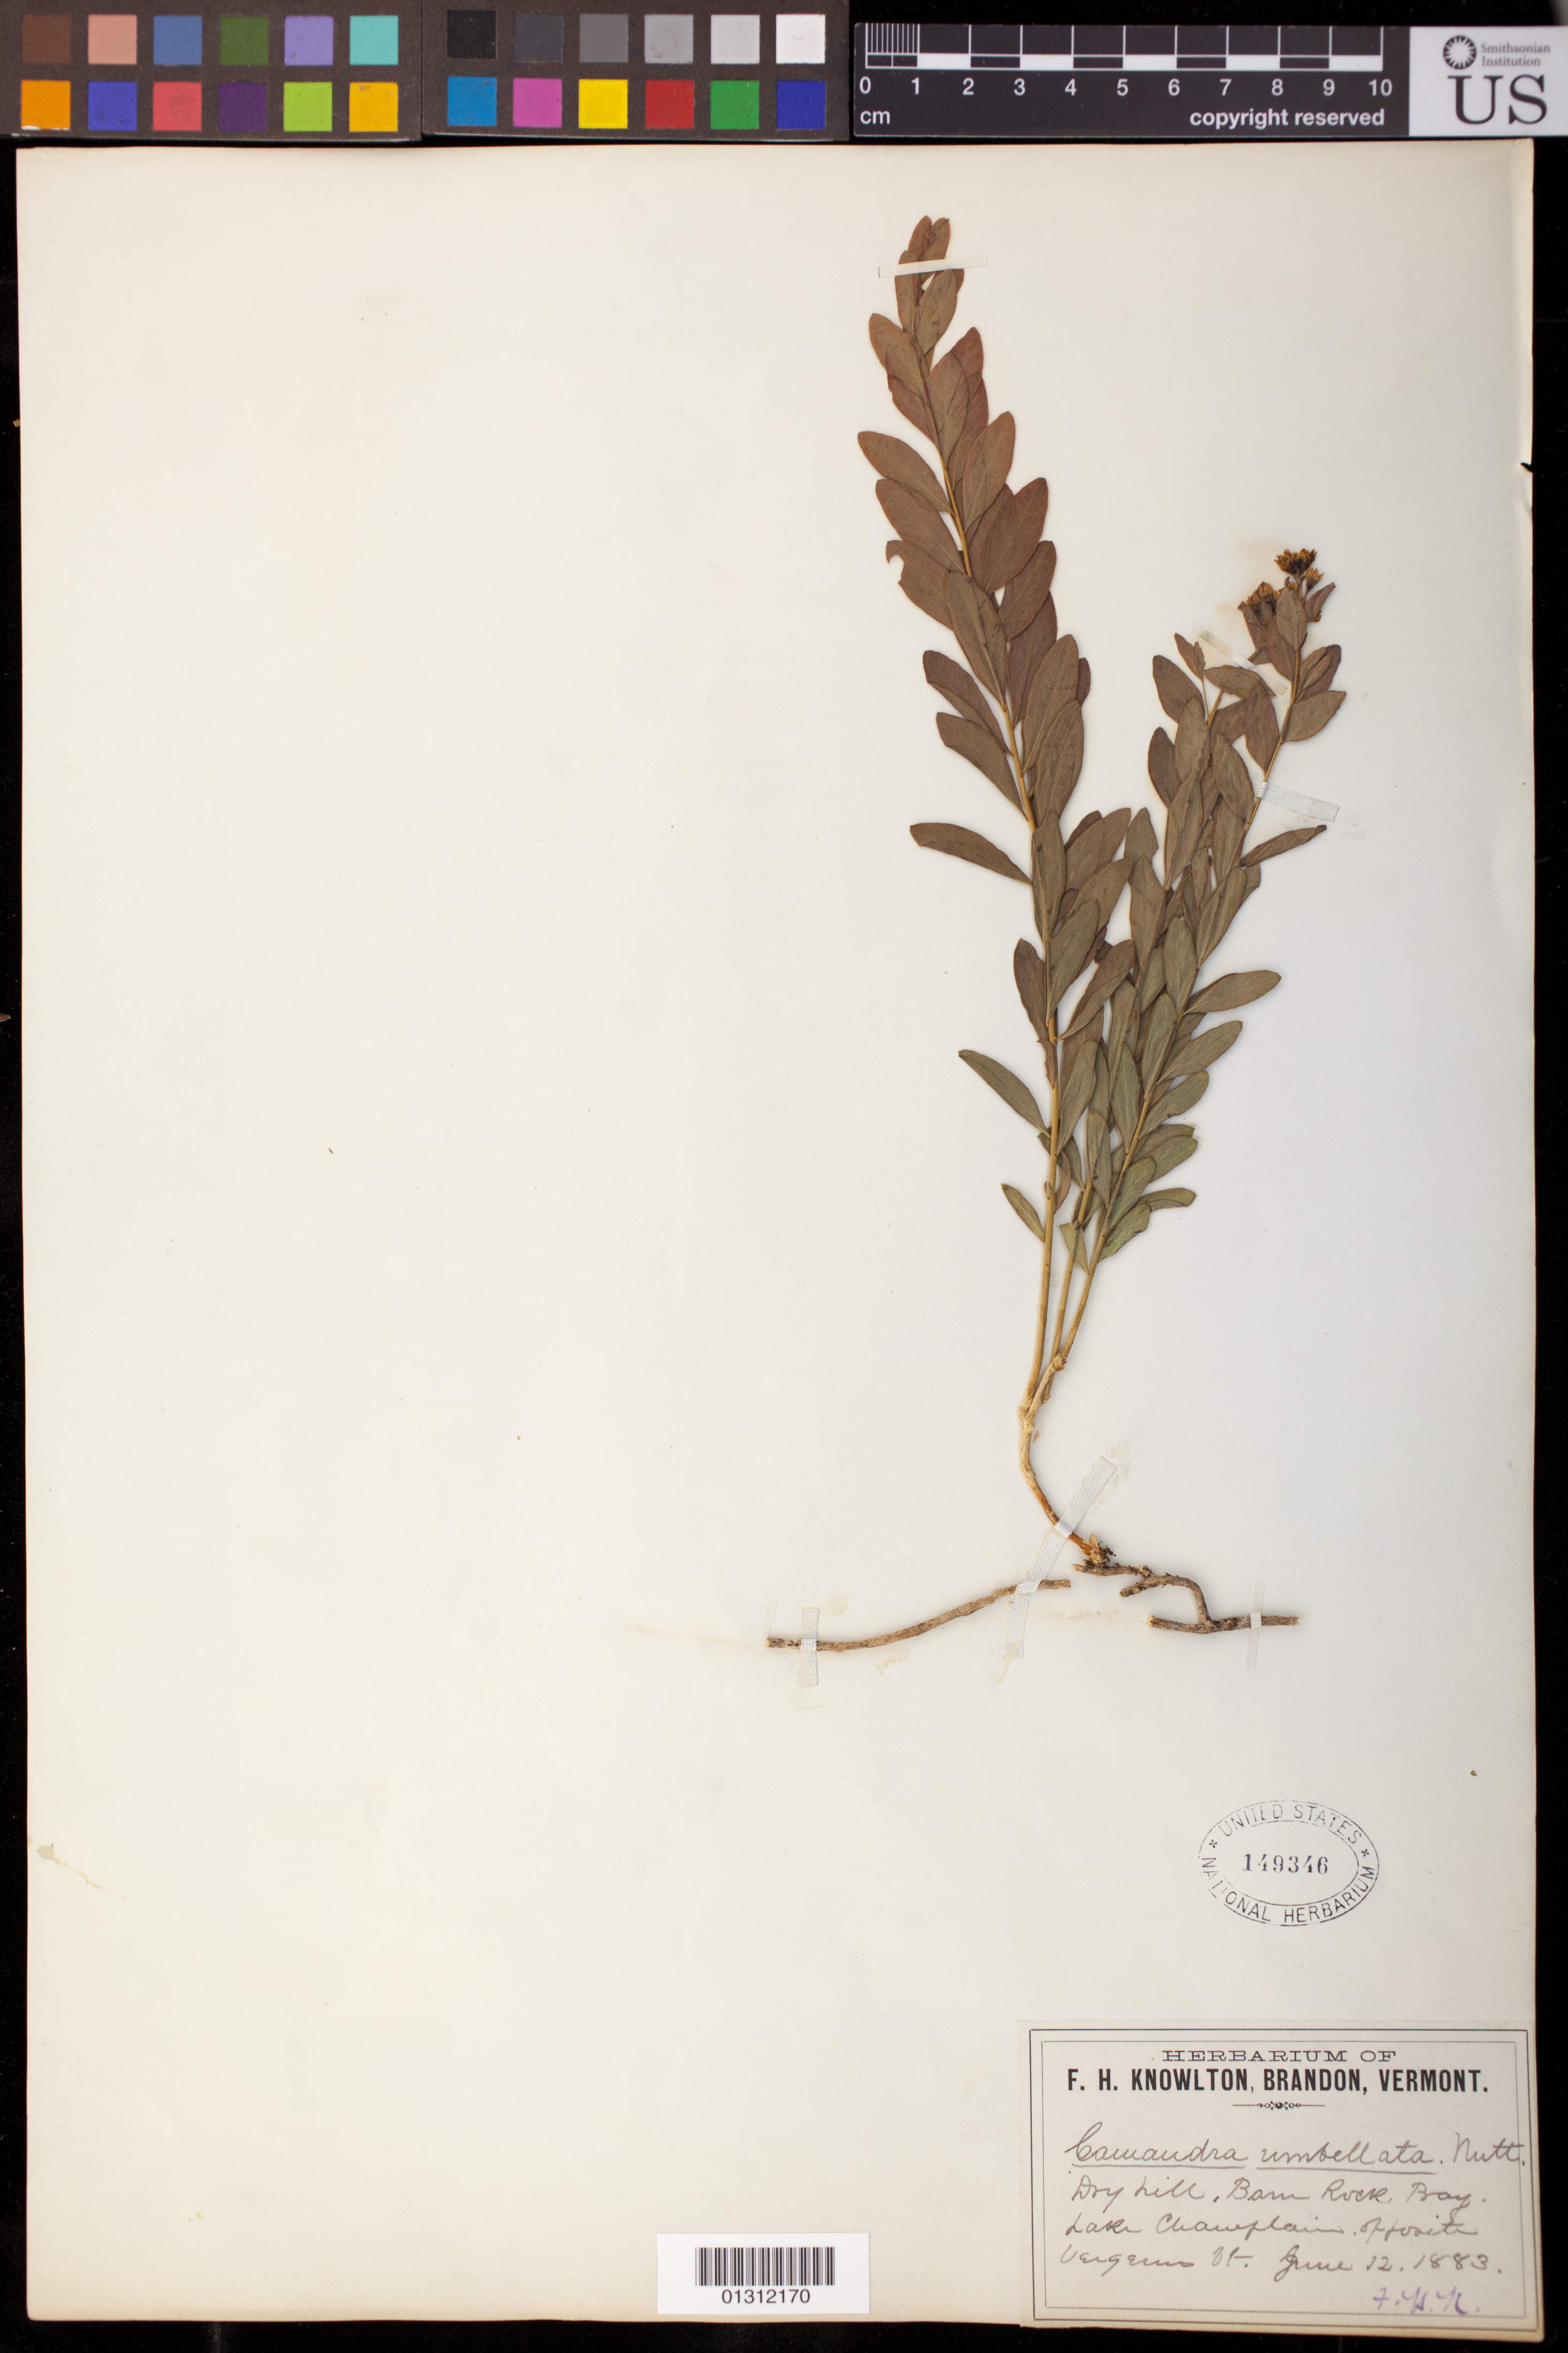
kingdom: Plantae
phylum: Tracheophyta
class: Magnoliopsida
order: Santalales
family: Comandraceae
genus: Comandra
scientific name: Comandra umbellata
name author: (L.) Nutt.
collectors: F. H. Knowlton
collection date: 1883-06-12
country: United States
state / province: Vermont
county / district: Chittenden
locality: Barn Rock Bay, Lake Champlain, opposite Vergeuns St.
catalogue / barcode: US 149346